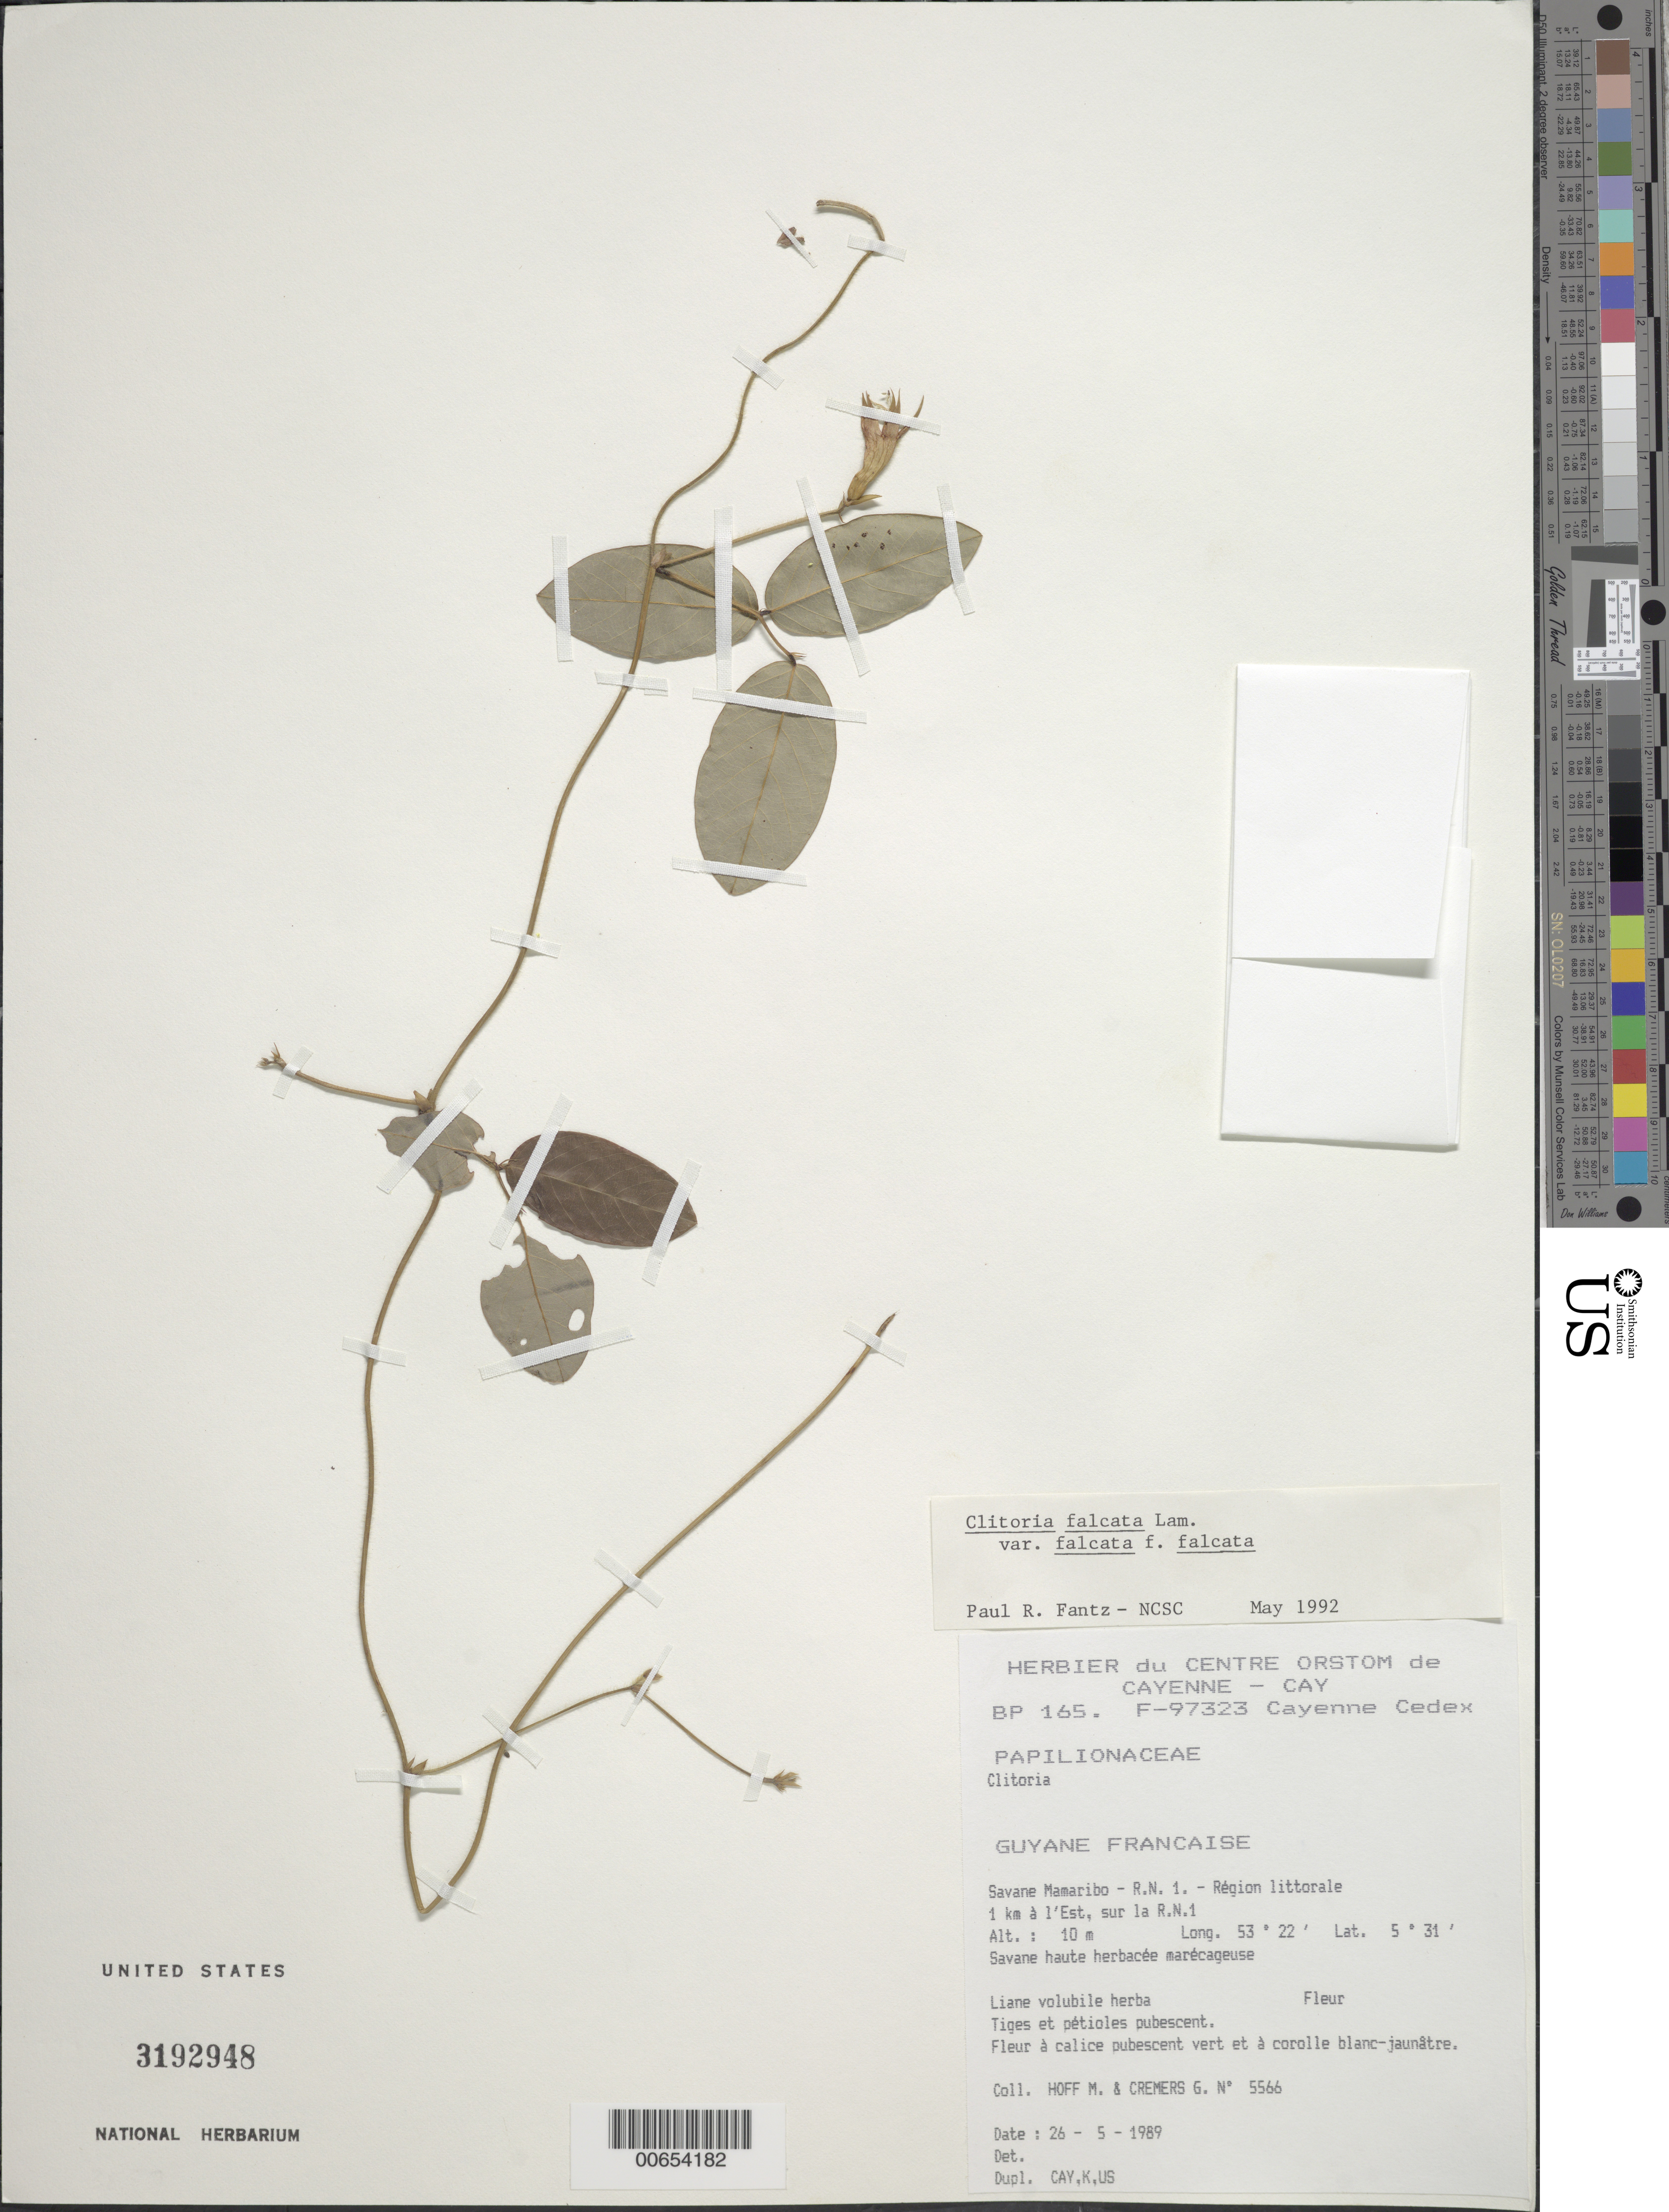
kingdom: Plantae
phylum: Tracheophyta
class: Magnoliopsida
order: Fabales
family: Fabaceae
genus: Clitoria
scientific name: Clitoria falcata var. falcata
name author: Lam.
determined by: Fantz, P. R., (FLAS), University of Florida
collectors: M. Hoff & G. Cremers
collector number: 5566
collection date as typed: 26-May-89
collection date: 1989-05-26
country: French Guiana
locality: Savane Mamaribo, R.N. 1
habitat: Savanne haute herbacée marécageuse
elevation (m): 10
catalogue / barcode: US 3192948